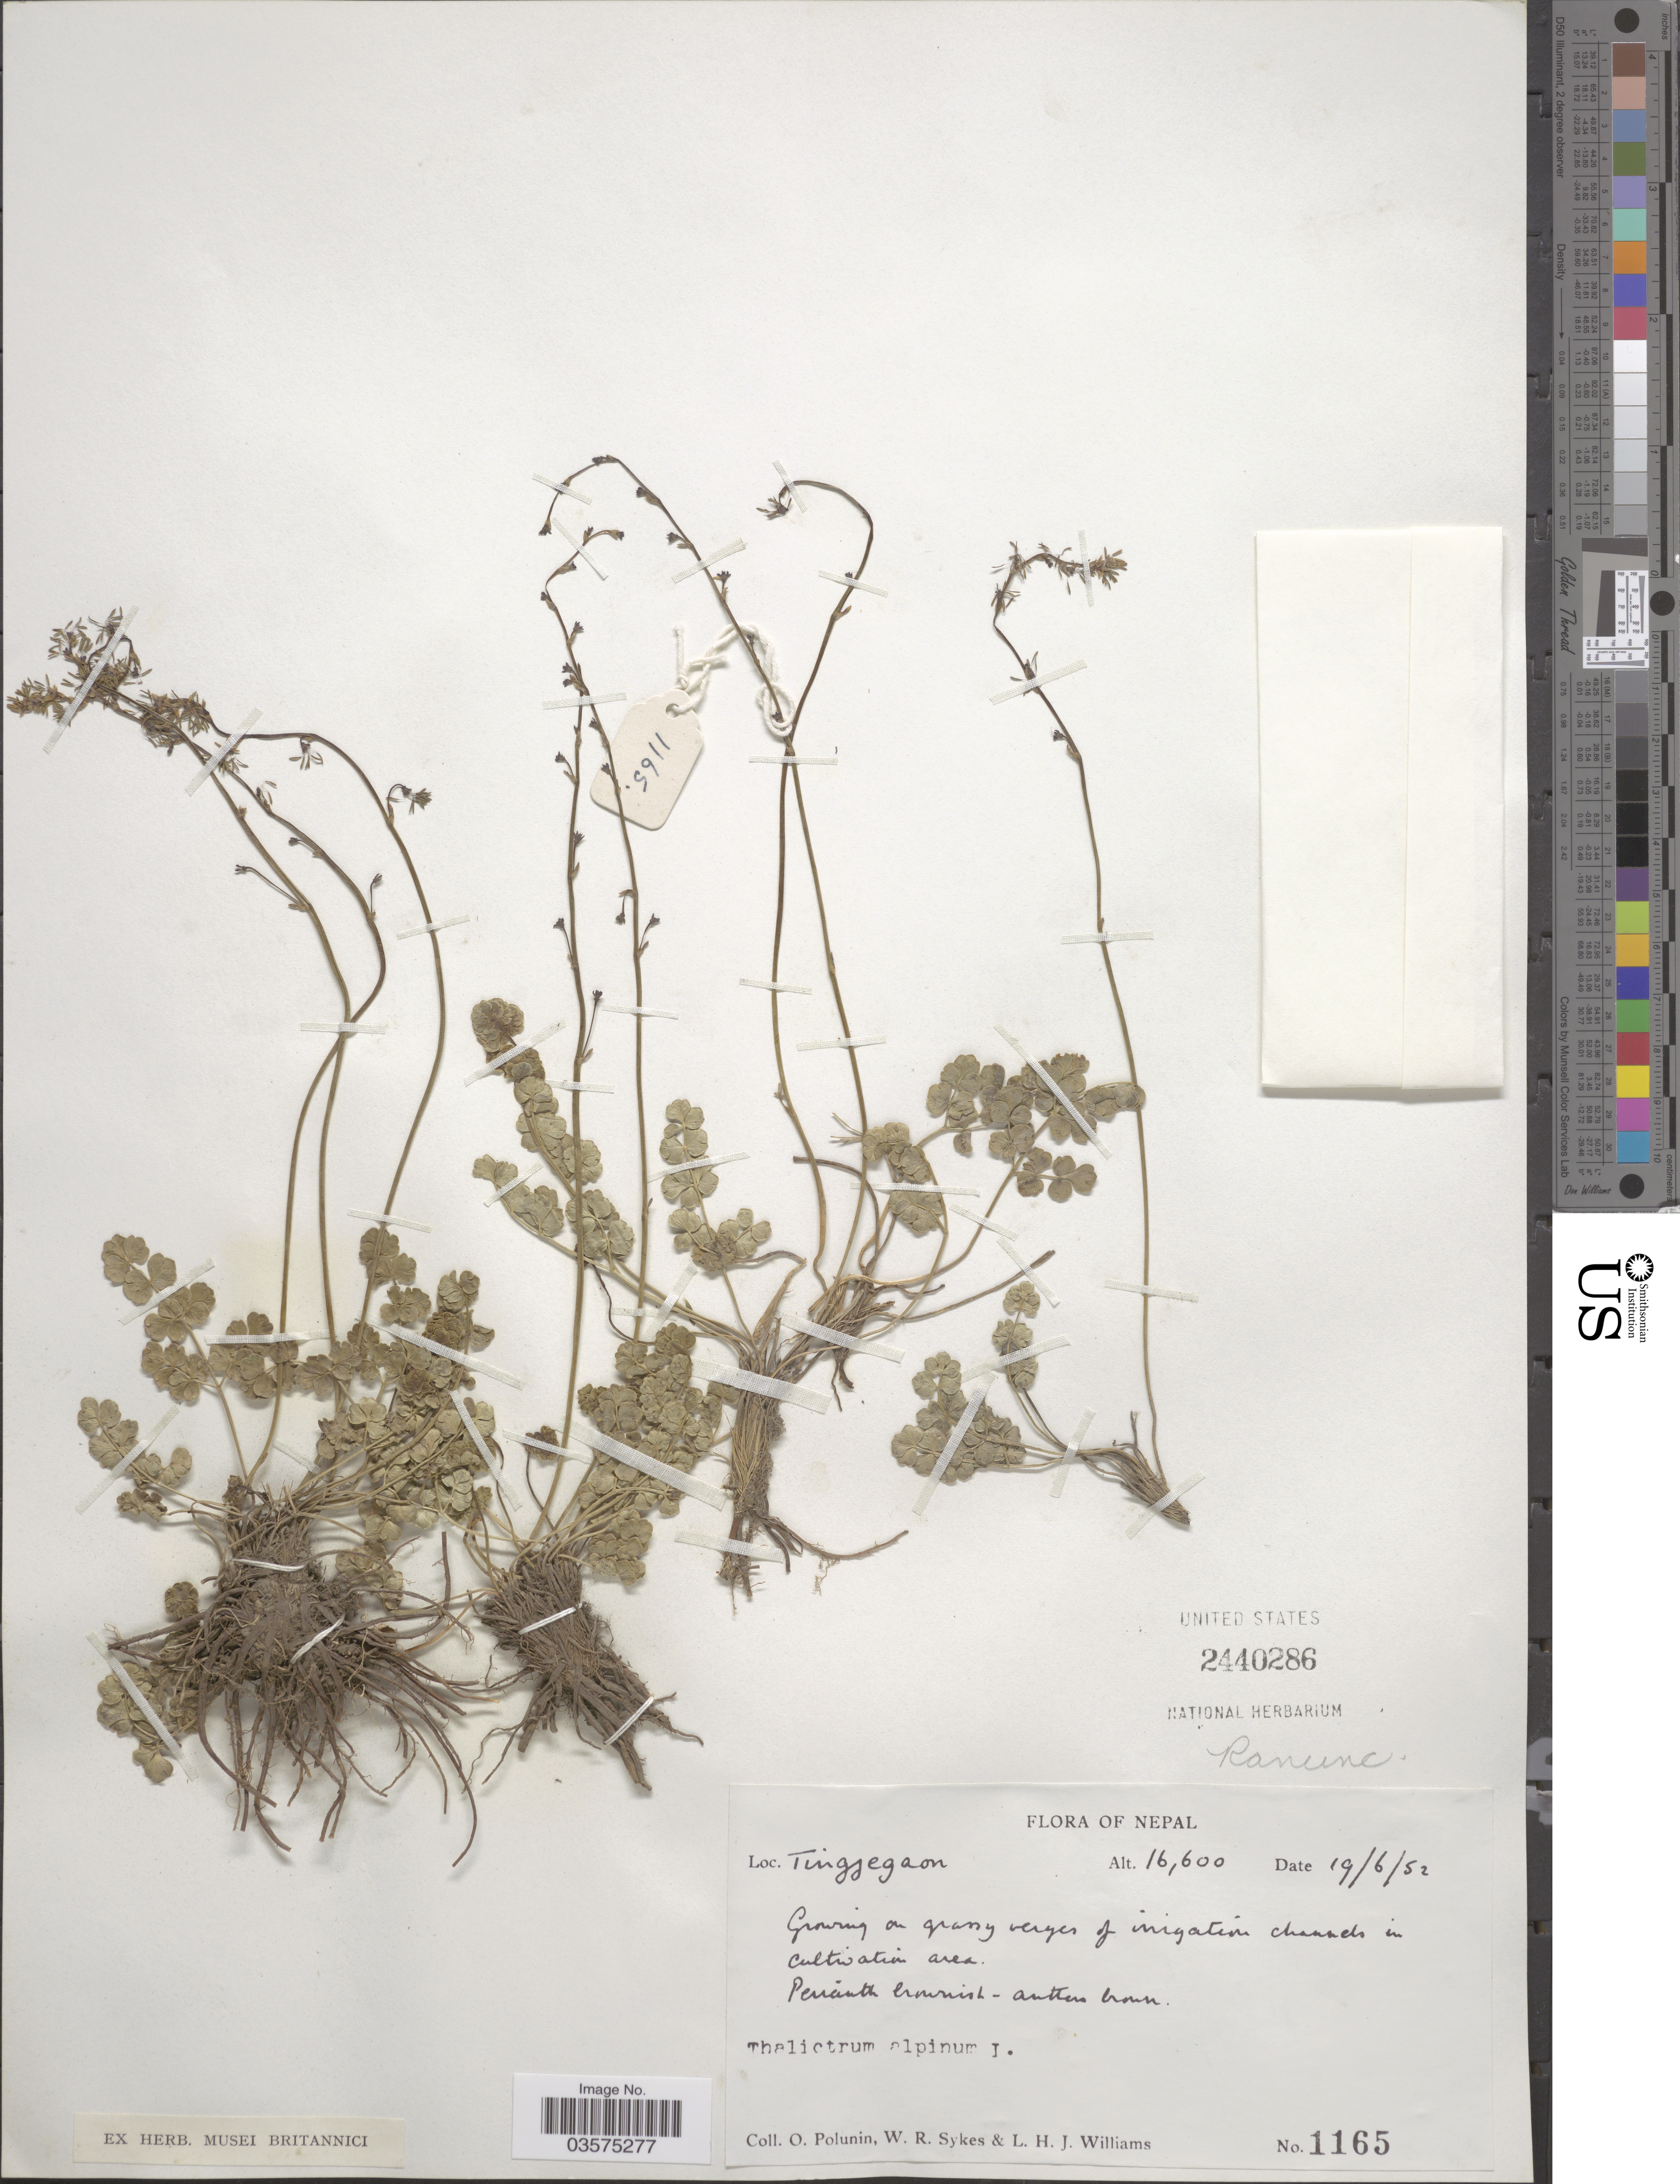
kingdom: Plantae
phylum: Tracheophyta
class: Magnoliopsida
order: Ranunculales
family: Ranunculaceae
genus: Thalictrum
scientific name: Thalictrum alpinum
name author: L.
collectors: O. V. Polunin, W. R. Sykes & L. H. J. Williams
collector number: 1165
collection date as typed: Transcribed d/m/y: 19/6/52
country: Nepal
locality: Tingjegoan.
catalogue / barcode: US 2440286